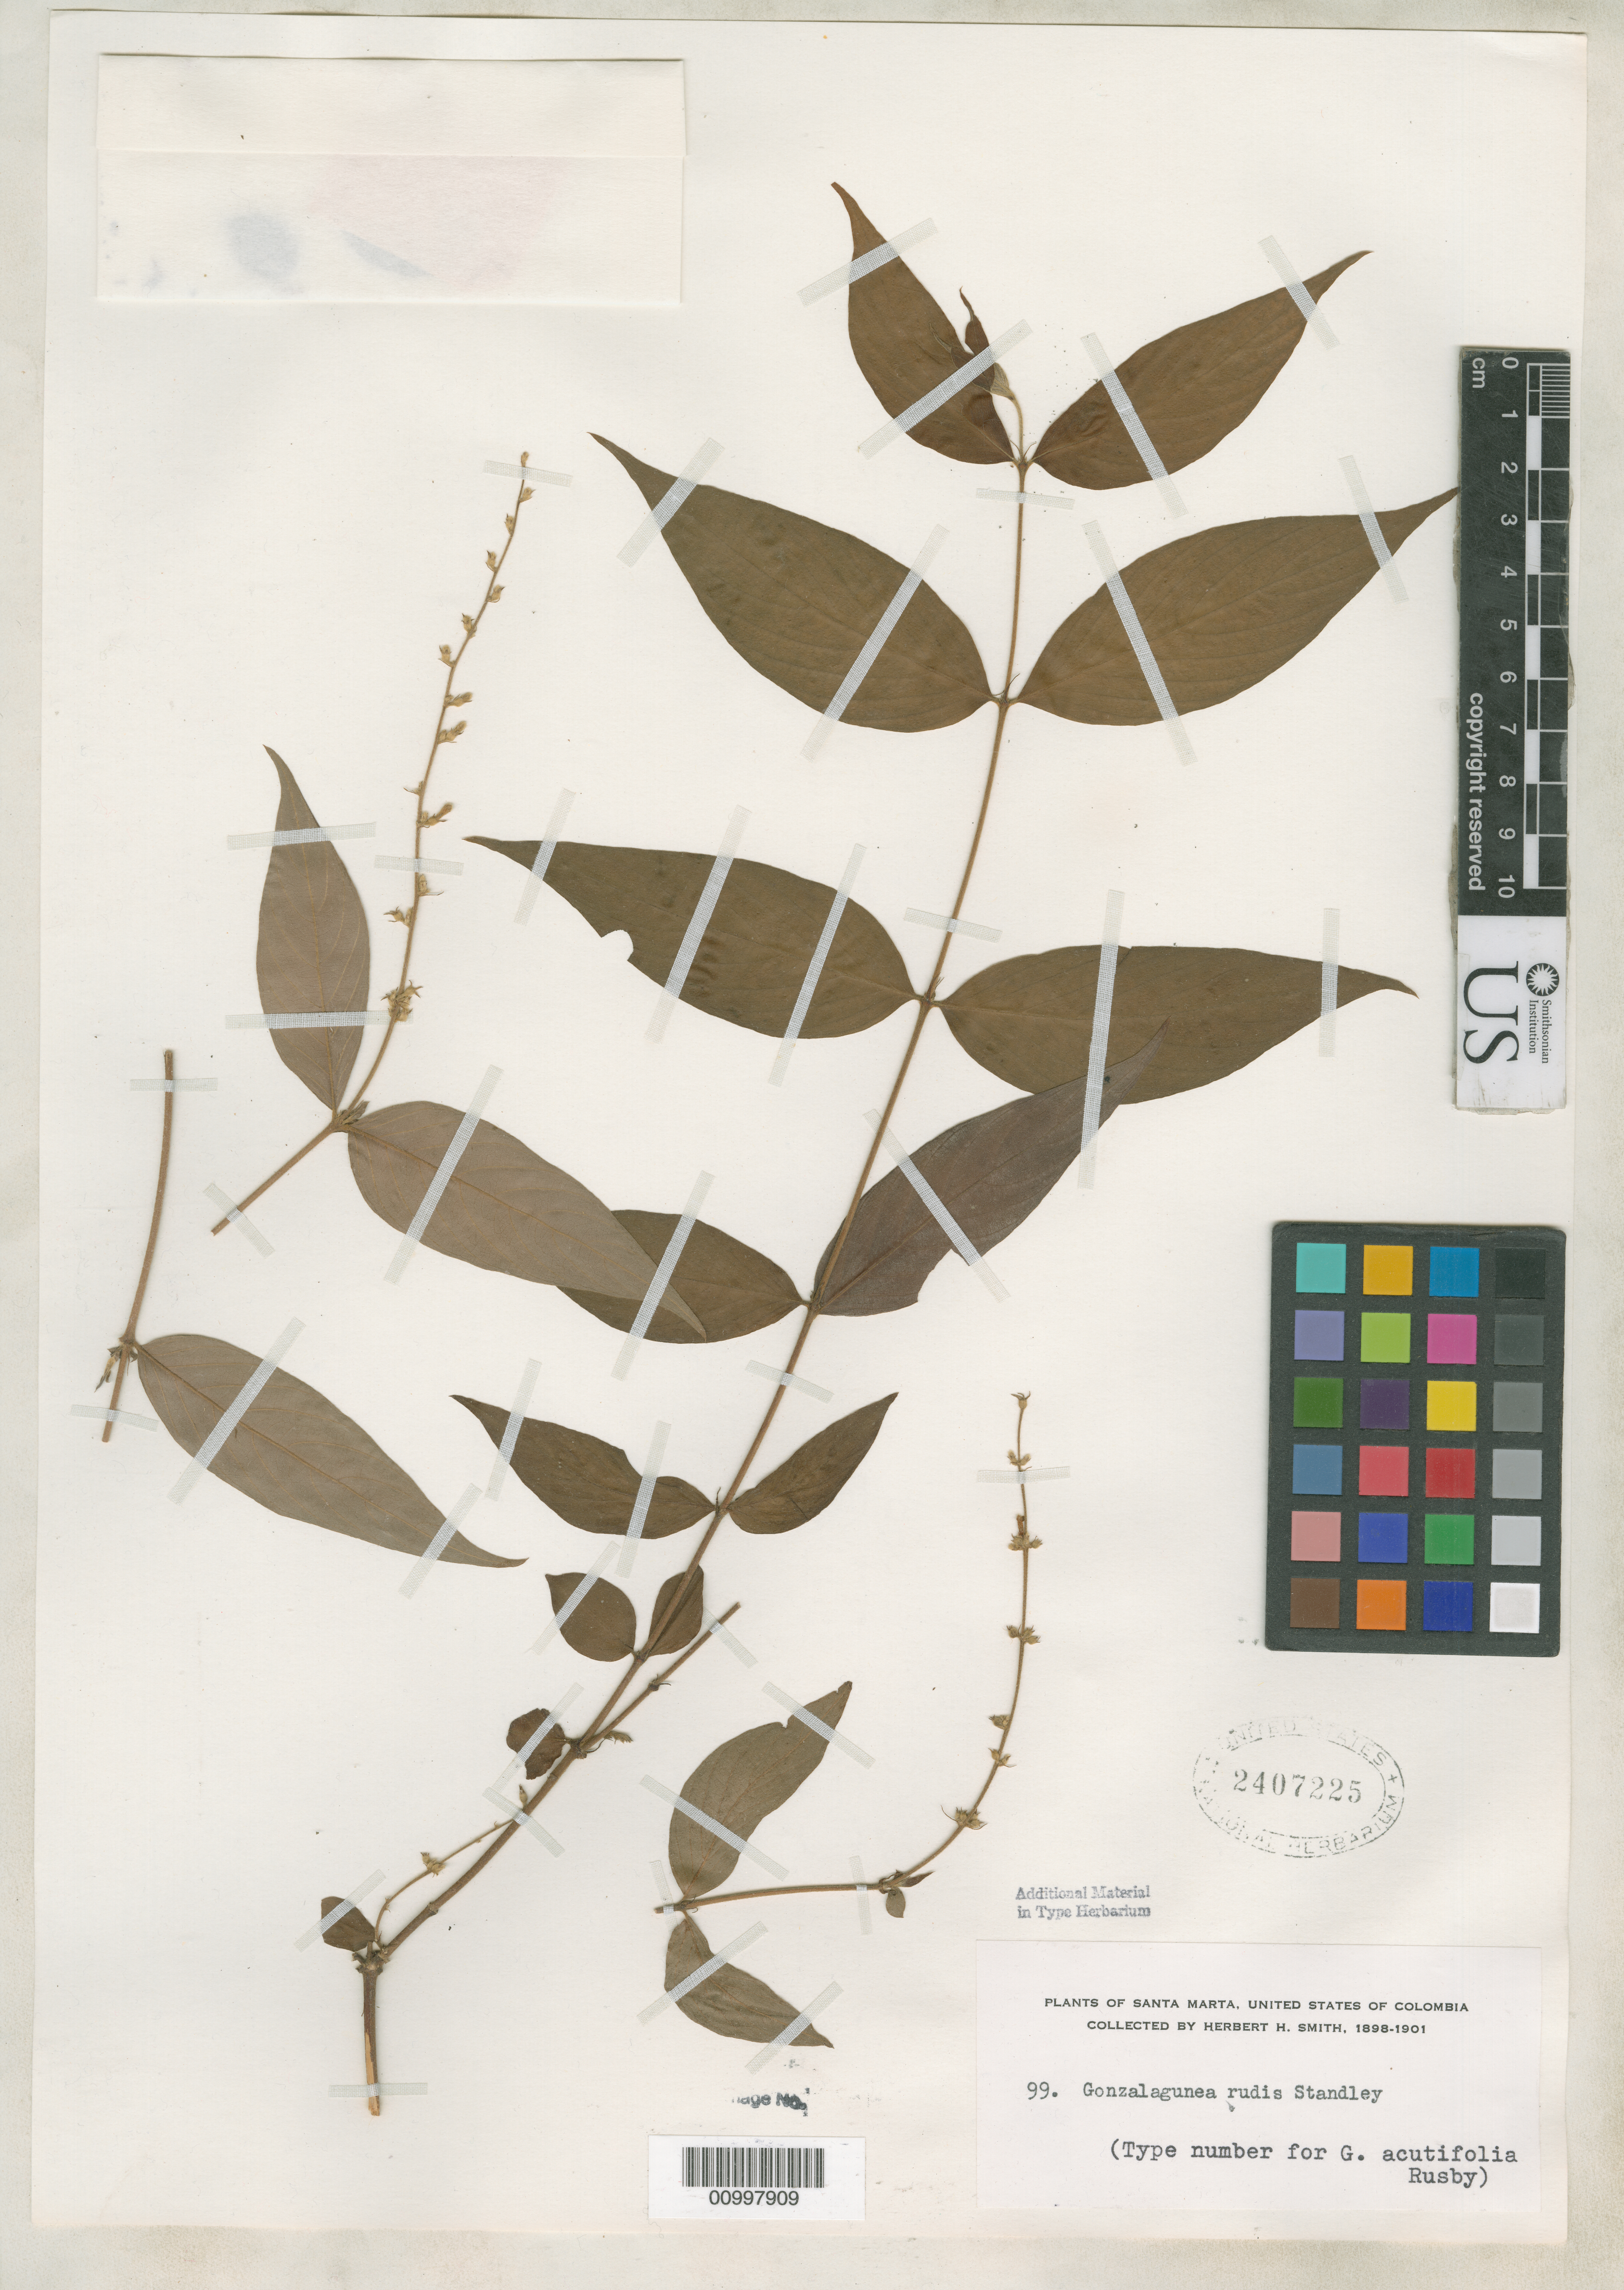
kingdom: Plantae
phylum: Tracheophyta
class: Magnoliopsida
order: Gentianales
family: Rubiaceae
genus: Gonzalagunia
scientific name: Gonzalagunia acutifolia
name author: Rusby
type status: Isotype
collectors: Herbert H. Smith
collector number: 99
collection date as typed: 1898-1901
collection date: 1898/1901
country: Colombia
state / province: Magdalena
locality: Santa Marta.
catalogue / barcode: US 2407225